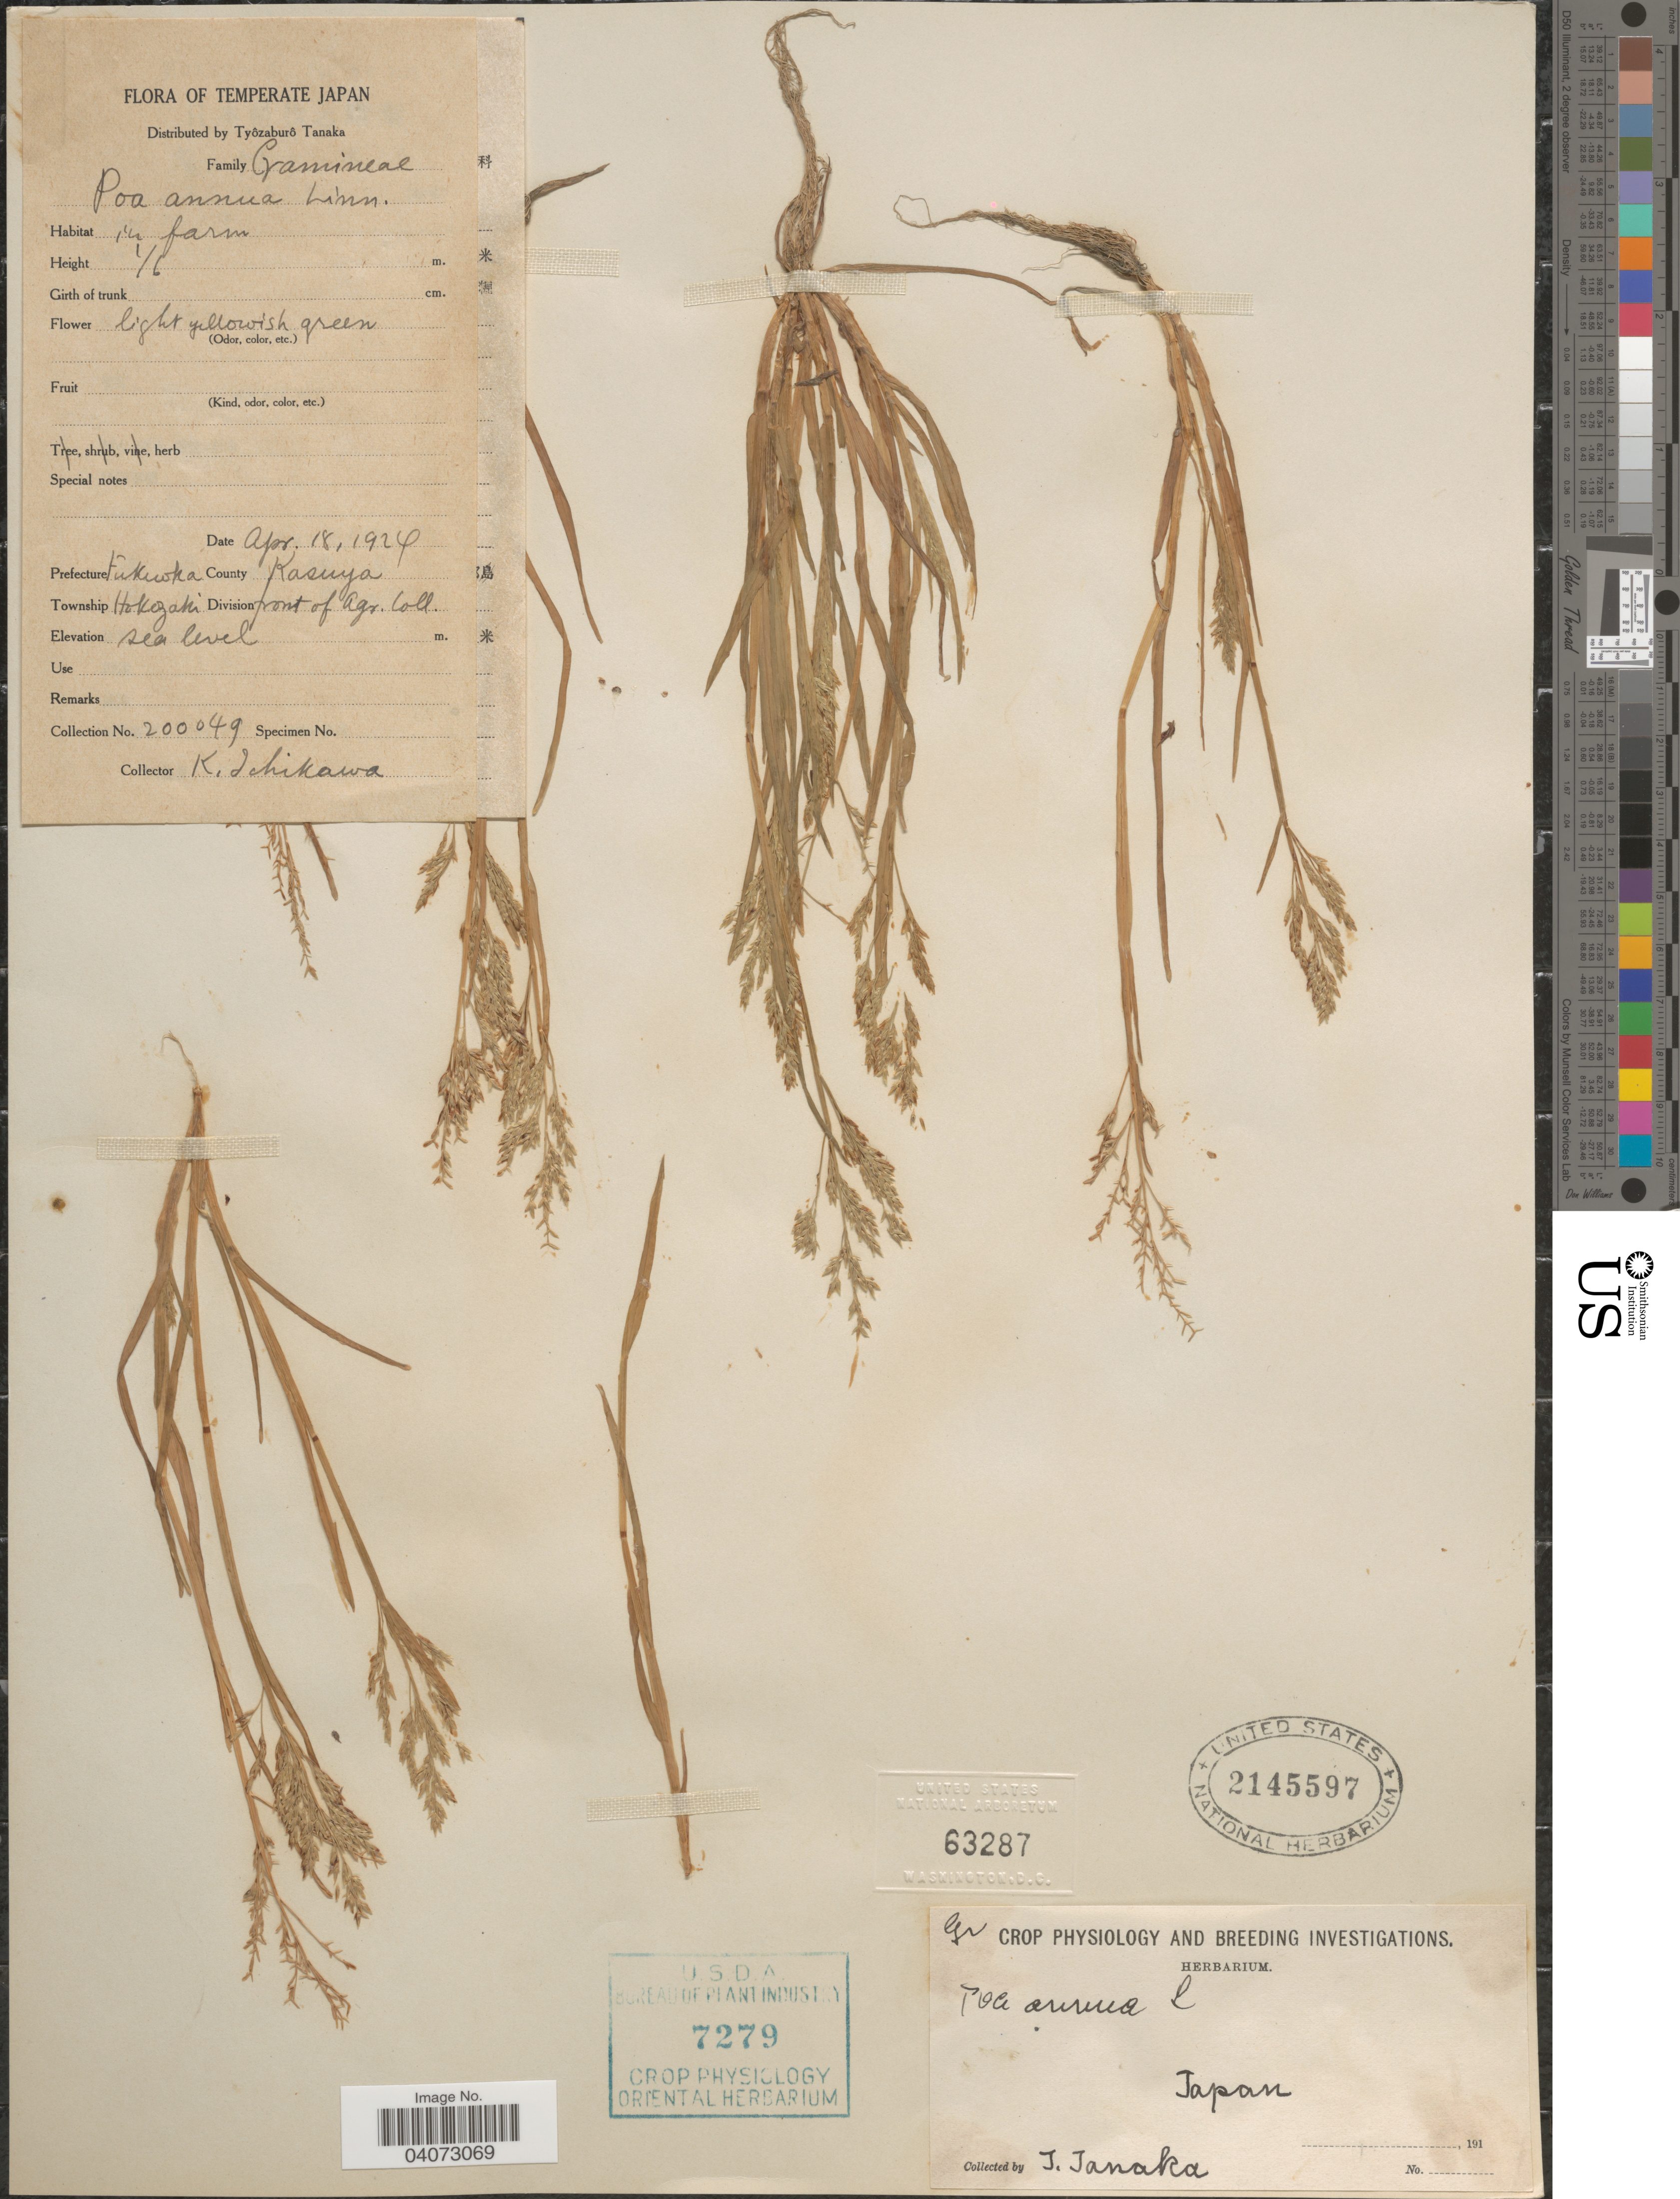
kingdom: Plantae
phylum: Tracheophyta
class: Liliopsida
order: Poales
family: Poaceae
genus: Poa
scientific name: Poa annua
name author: L.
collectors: K. Ichikawa & T. Tanaka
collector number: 200049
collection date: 1924-04-18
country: Japan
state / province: Hukuoka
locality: County Kasuya. Township Hakozaki. Prefecture Fukuoka.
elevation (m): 0